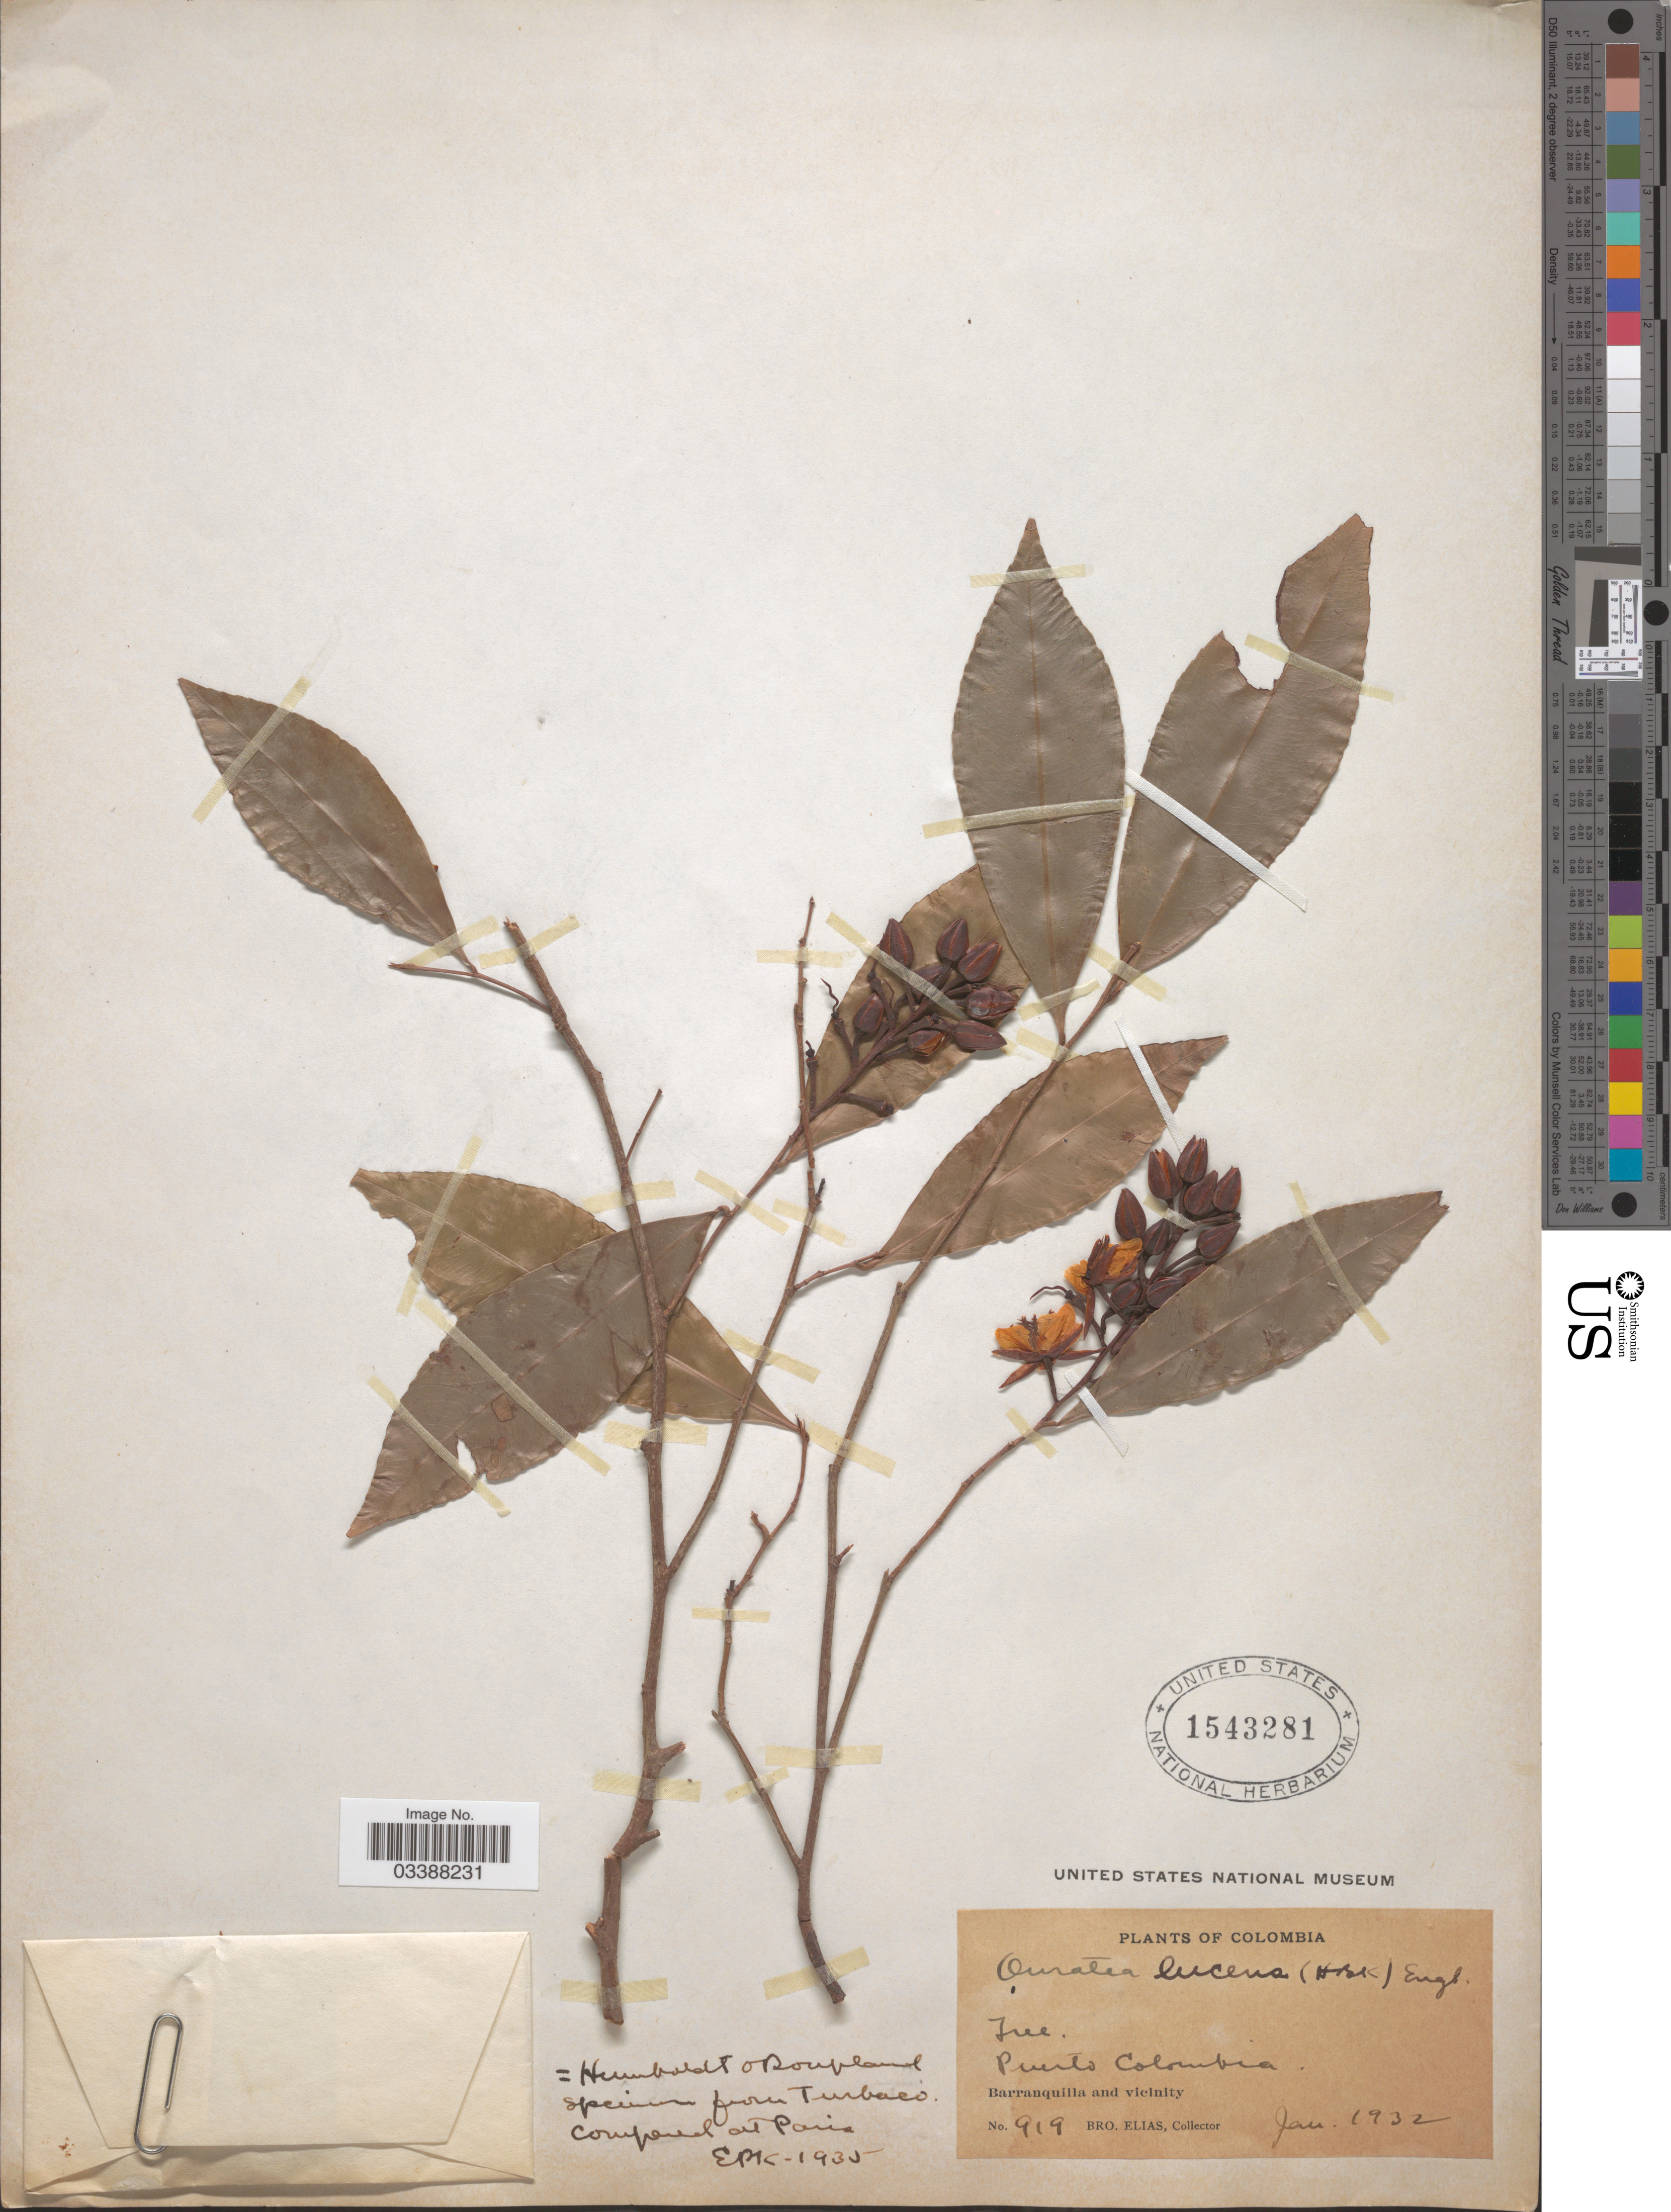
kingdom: Plantae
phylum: Tracheophyta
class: Magnoliopsida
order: Malpighiales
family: Ochnaceae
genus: Ouratea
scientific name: Ouratea lucens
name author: (Kunth) Engl.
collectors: Bro. Elias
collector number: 919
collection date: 1932-01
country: Colombia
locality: Puerto Colombia. Barranquilla and vicinity.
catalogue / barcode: US 1543281